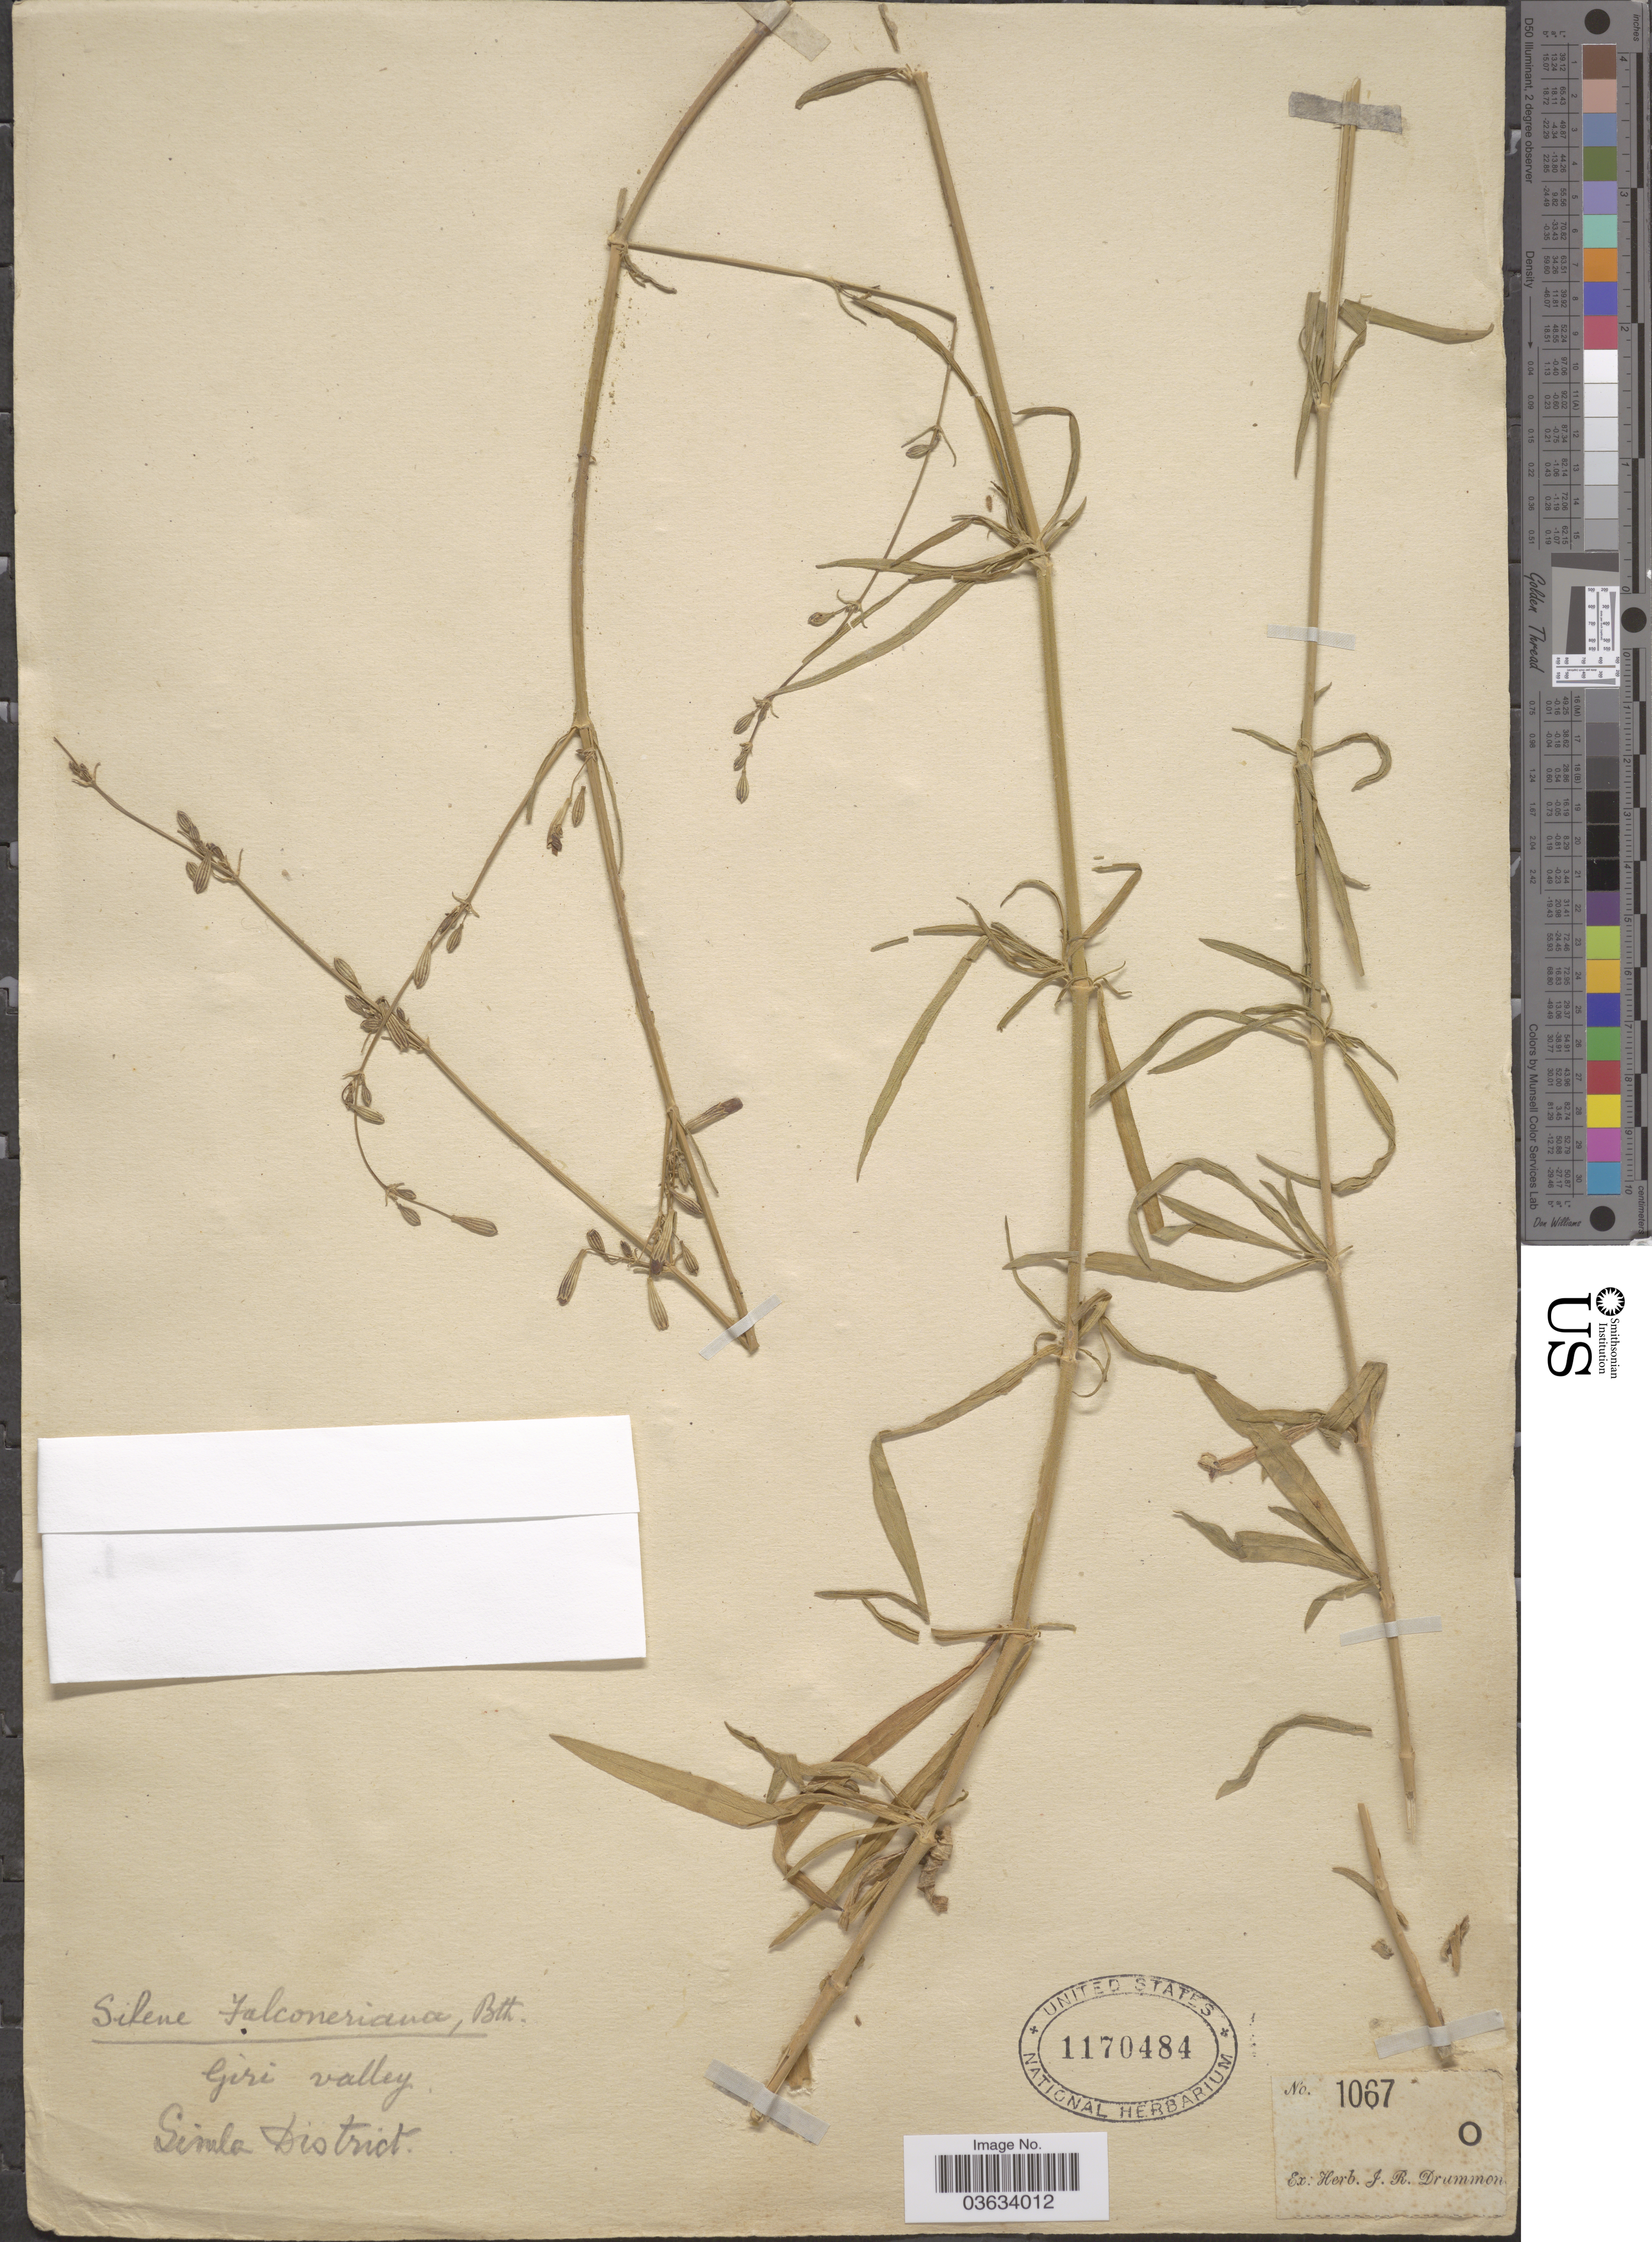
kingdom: Plantae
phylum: Tracheophyta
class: Magnoliopsida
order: Caryophyllales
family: Caryophyllaceae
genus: Silene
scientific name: Silene falconeriana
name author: Benth.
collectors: Ex herb. J. R. Drummon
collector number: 1067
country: India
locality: Giri Valley. Simla District.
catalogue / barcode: US 1170484